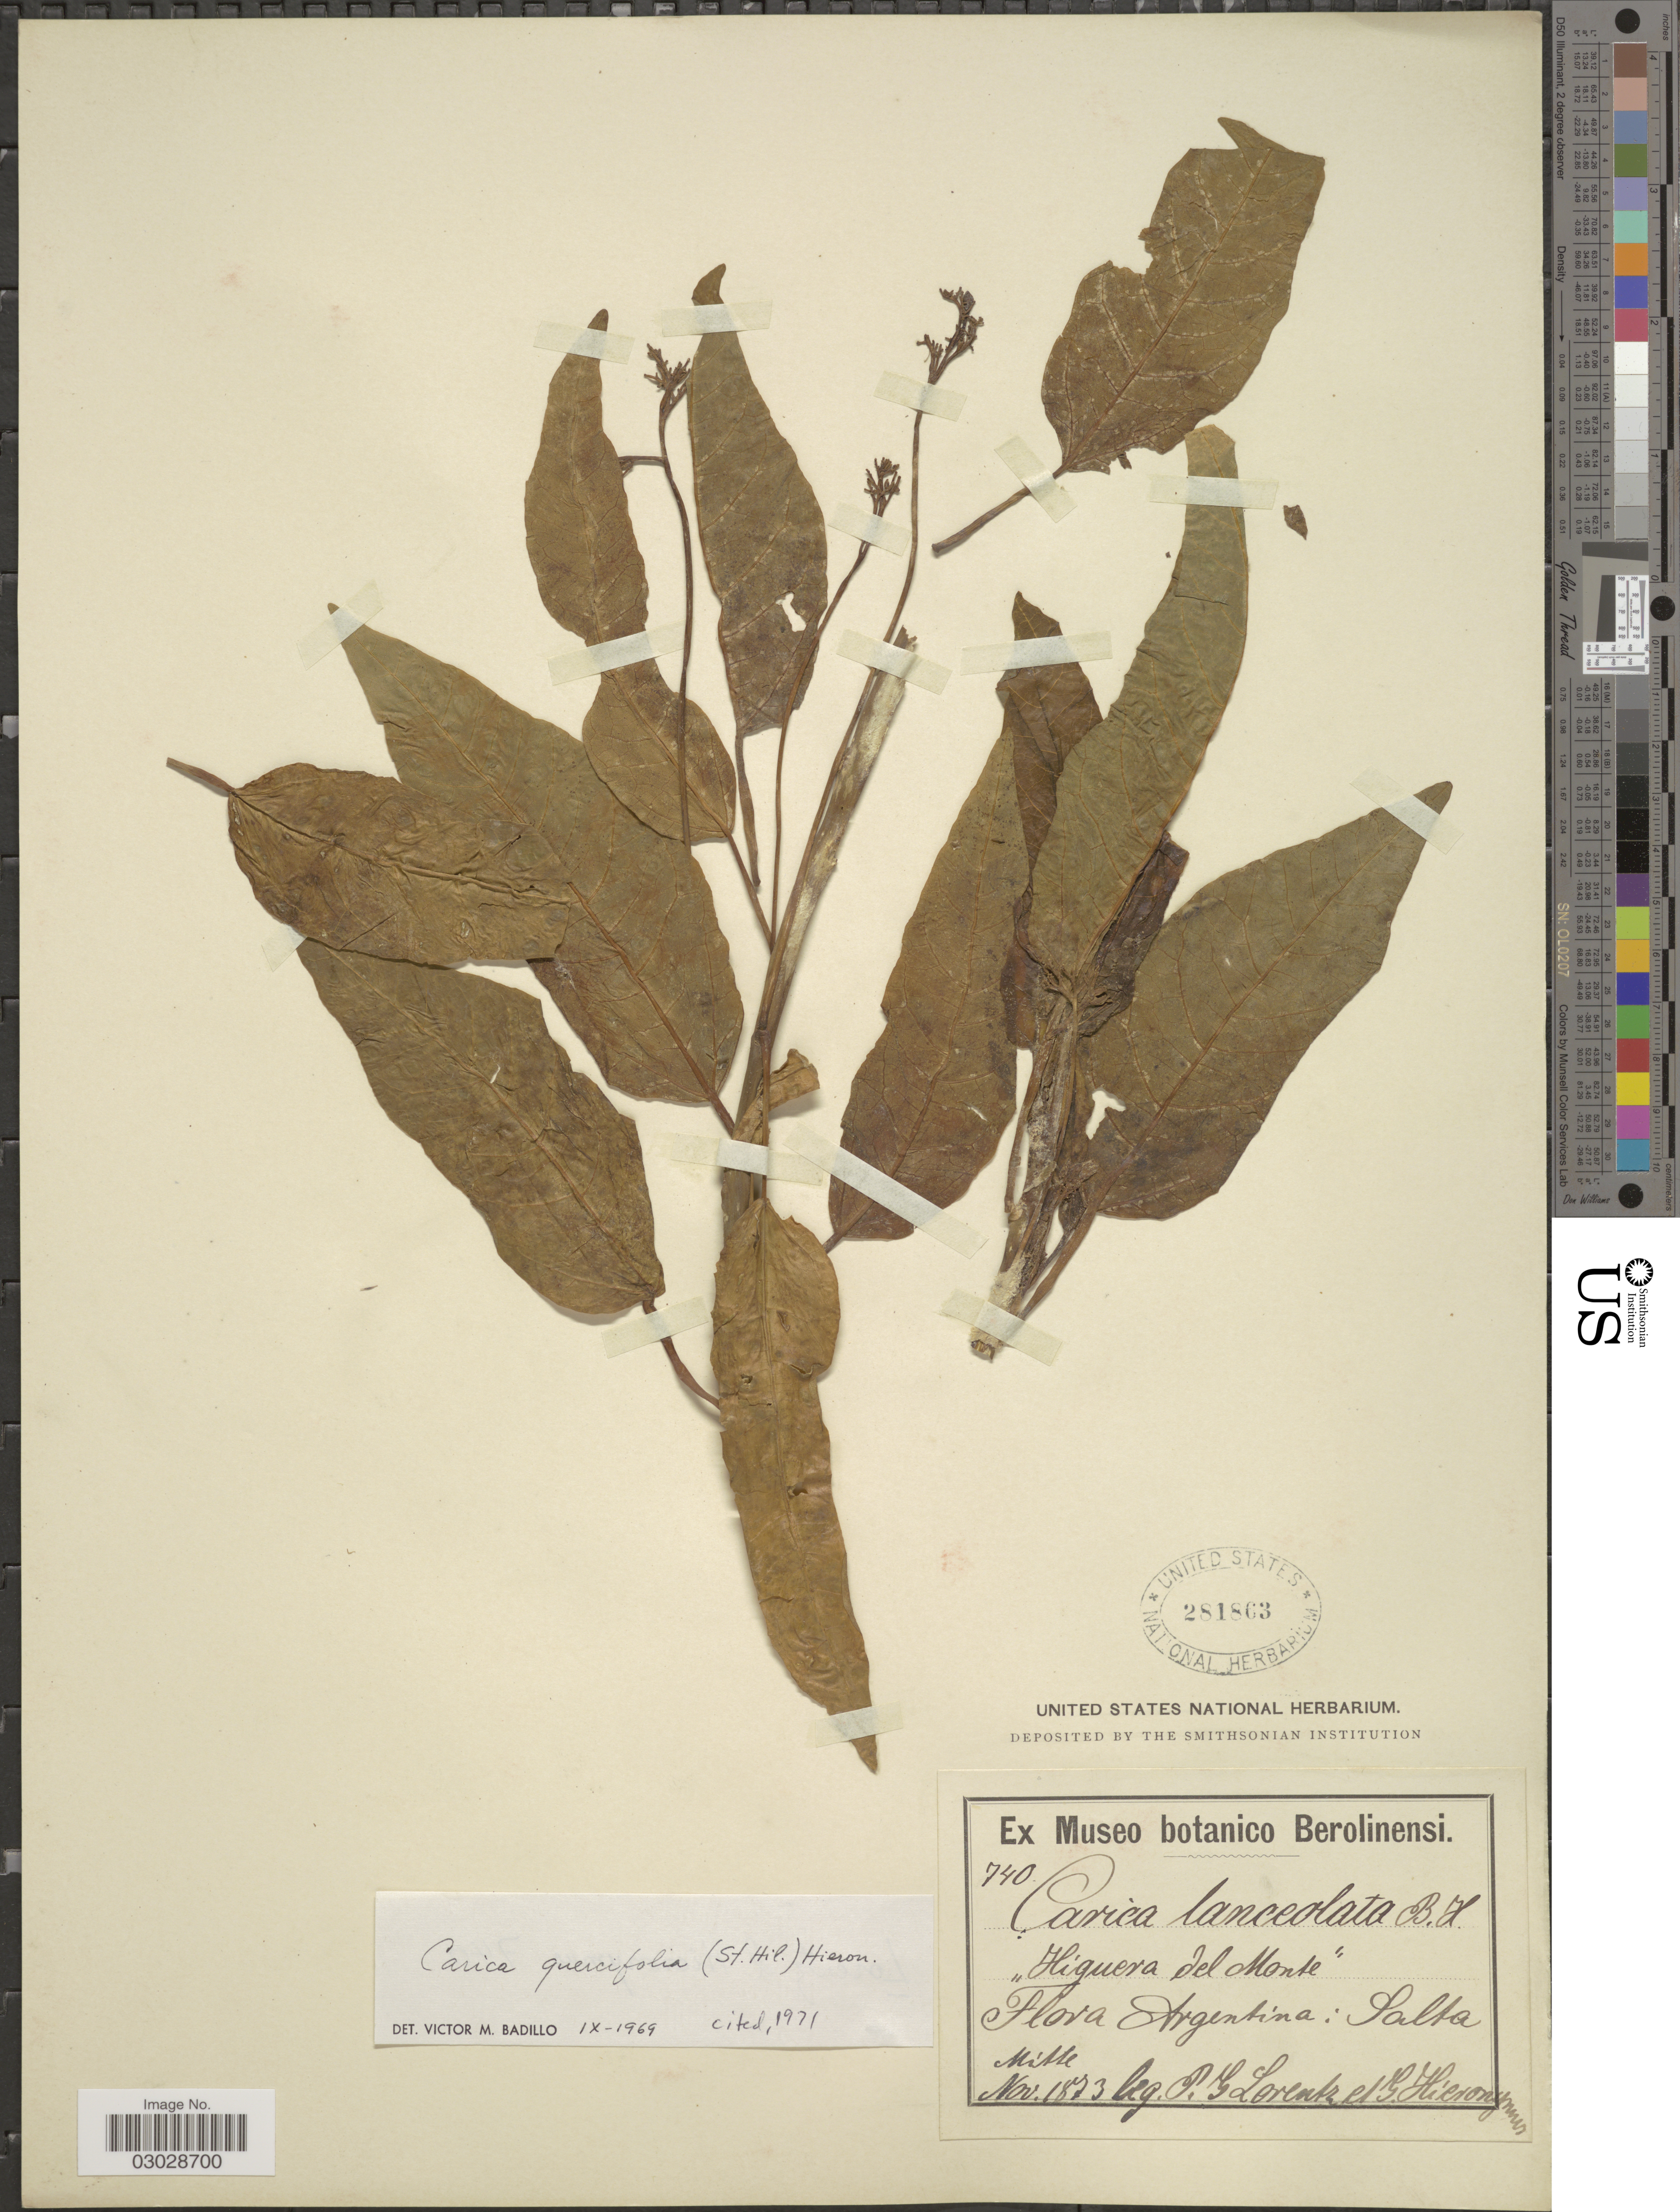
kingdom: Plantae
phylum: Tracheophyta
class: Magnoliopsida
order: Brassicales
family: Caricaceae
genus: Vasconcellea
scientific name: Vasconcellea quercifolia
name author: A. St.-Hil.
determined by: Strong, M. T., (US), Smithsonian Institution - National Museum of Natural History (UNITED STATES)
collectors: P. G. Lorentz & G. H. Hieronymus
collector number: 740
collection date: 1873-11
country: Argentina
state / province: Salta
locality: Higuera del Monte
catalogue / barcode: US 281863